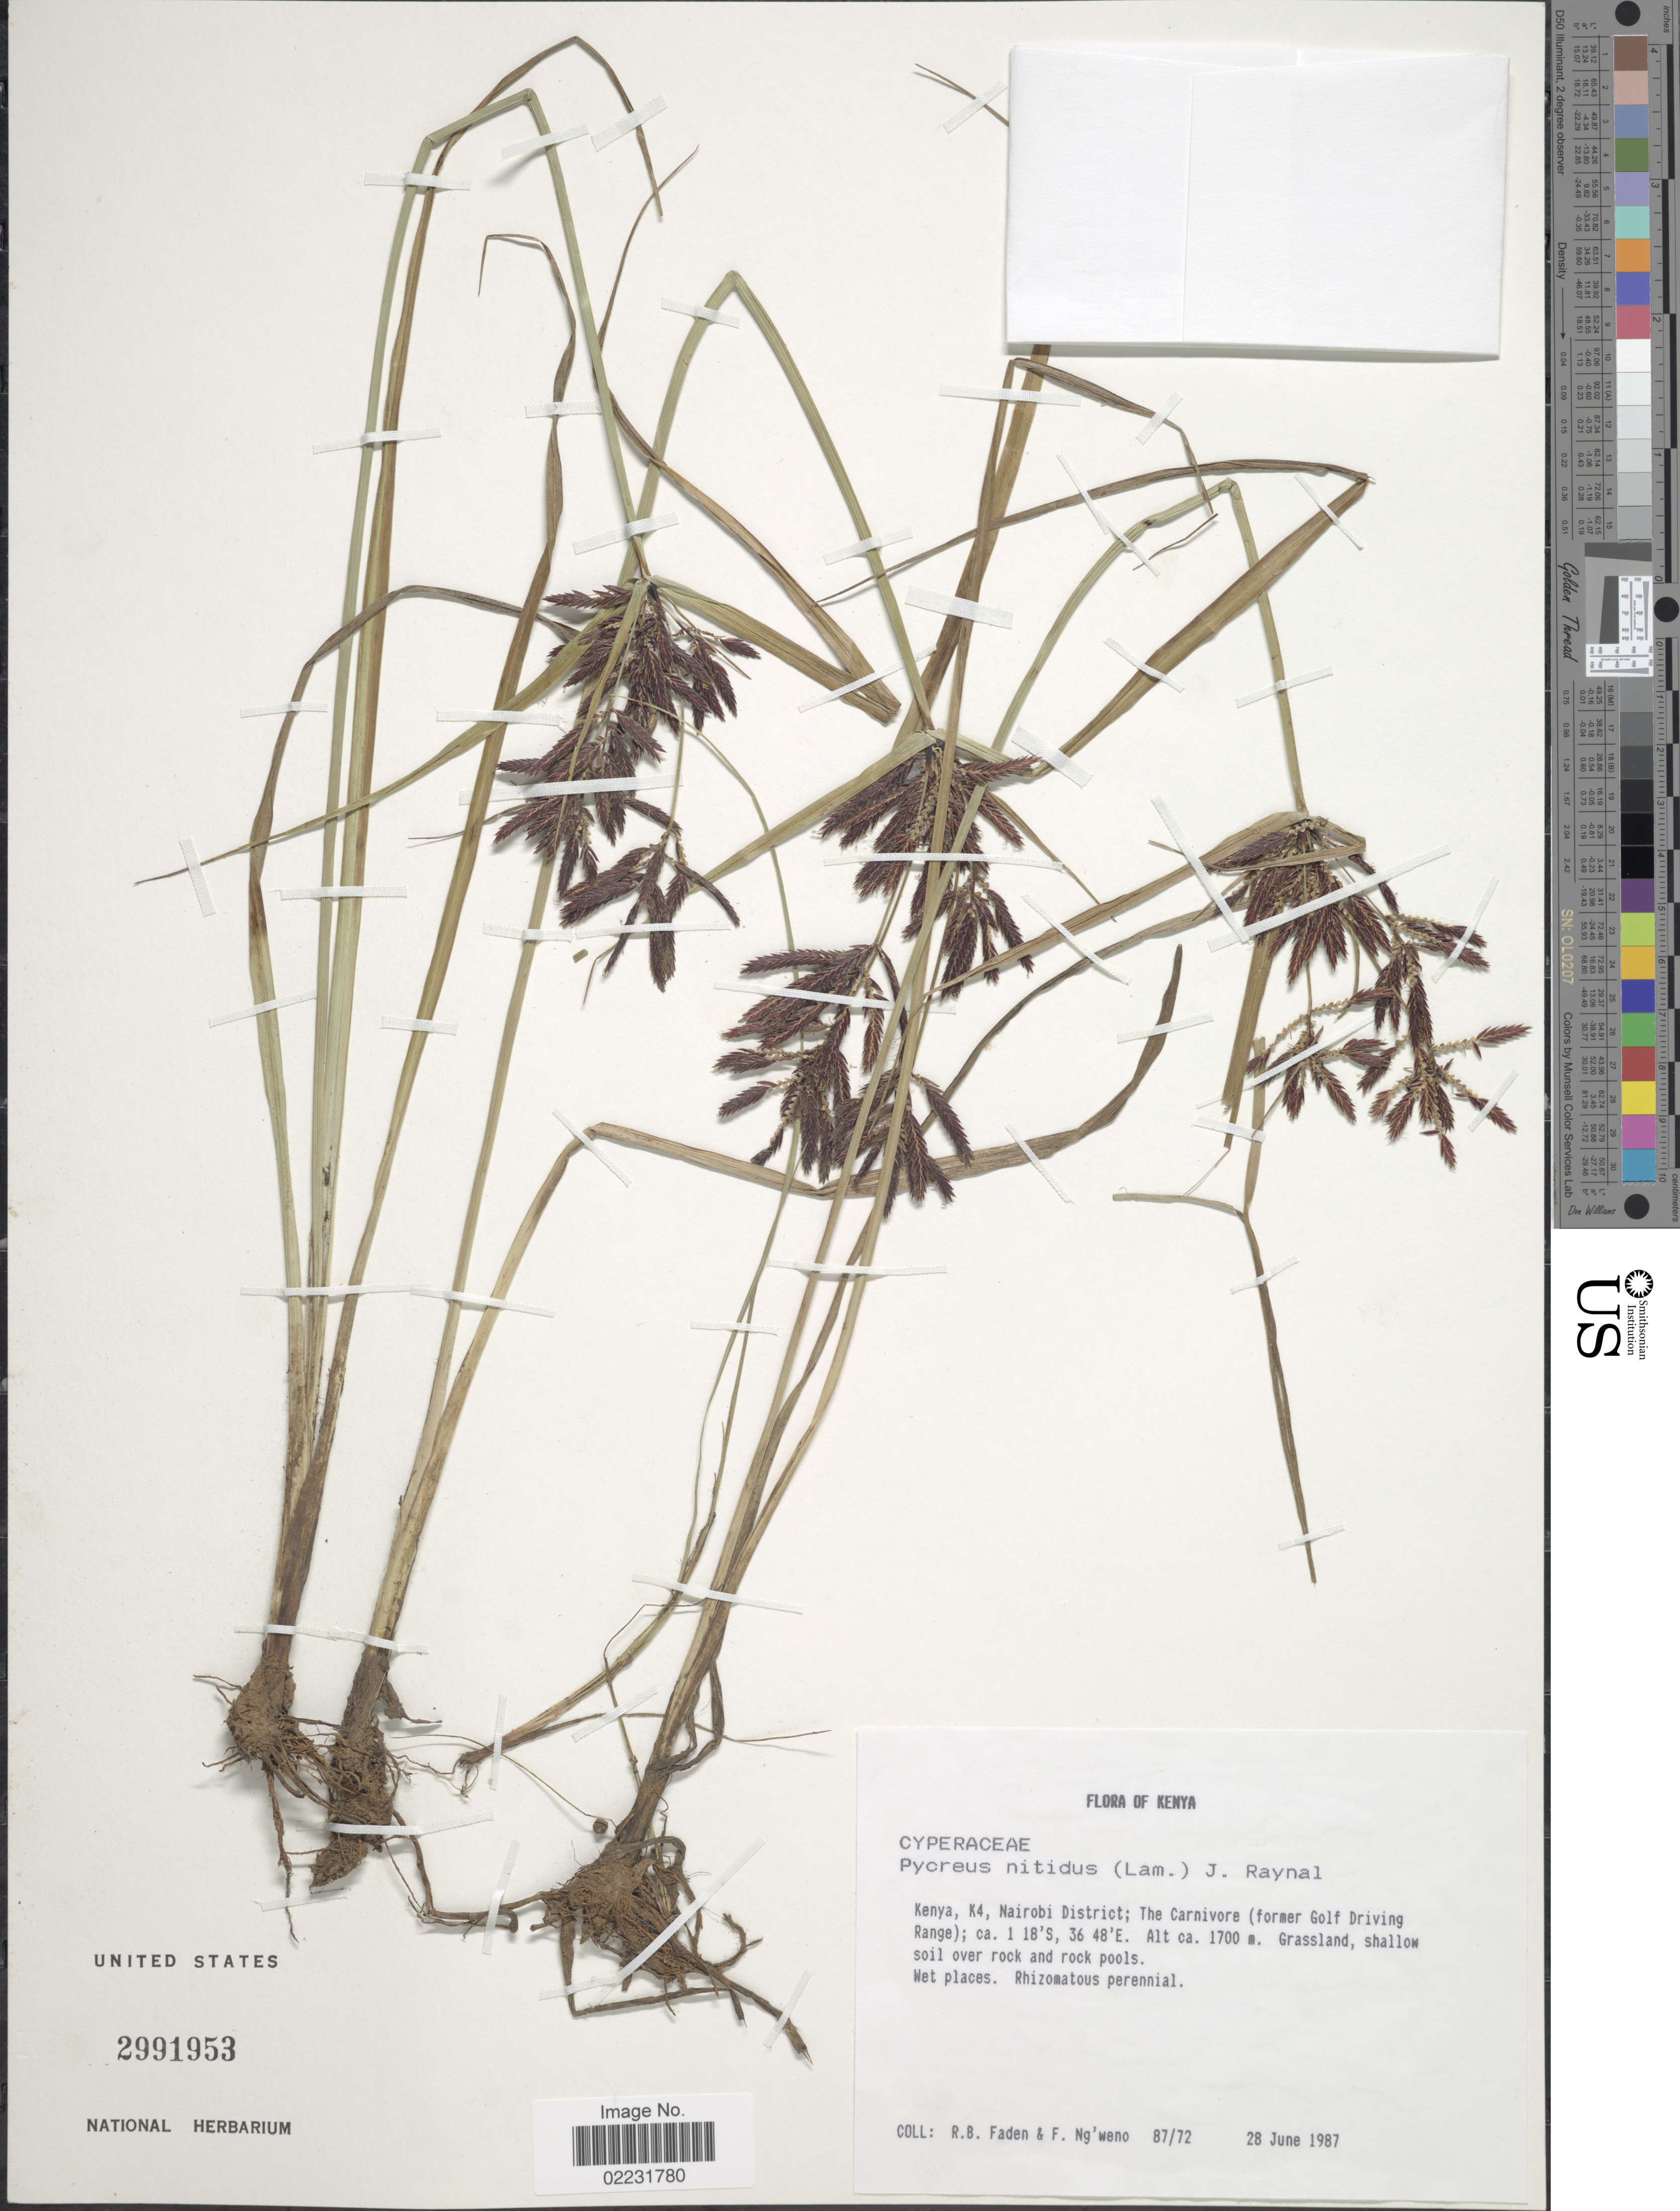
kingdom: Plantae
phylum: Tracheophyta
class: Liliopsida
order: Poales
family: Cyperaceae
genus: Cyperus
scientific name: Cyperus nitidus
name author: Lam.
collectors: R. B. Faden & F. Ng'weno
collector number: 87/72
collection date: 1987-06-28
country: Kenya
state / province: Nairobi Area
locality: Kenya, K4, Nairobi District: The Carnivore (former Golf Driving Range)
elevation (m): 1700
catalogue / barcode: US 2991953